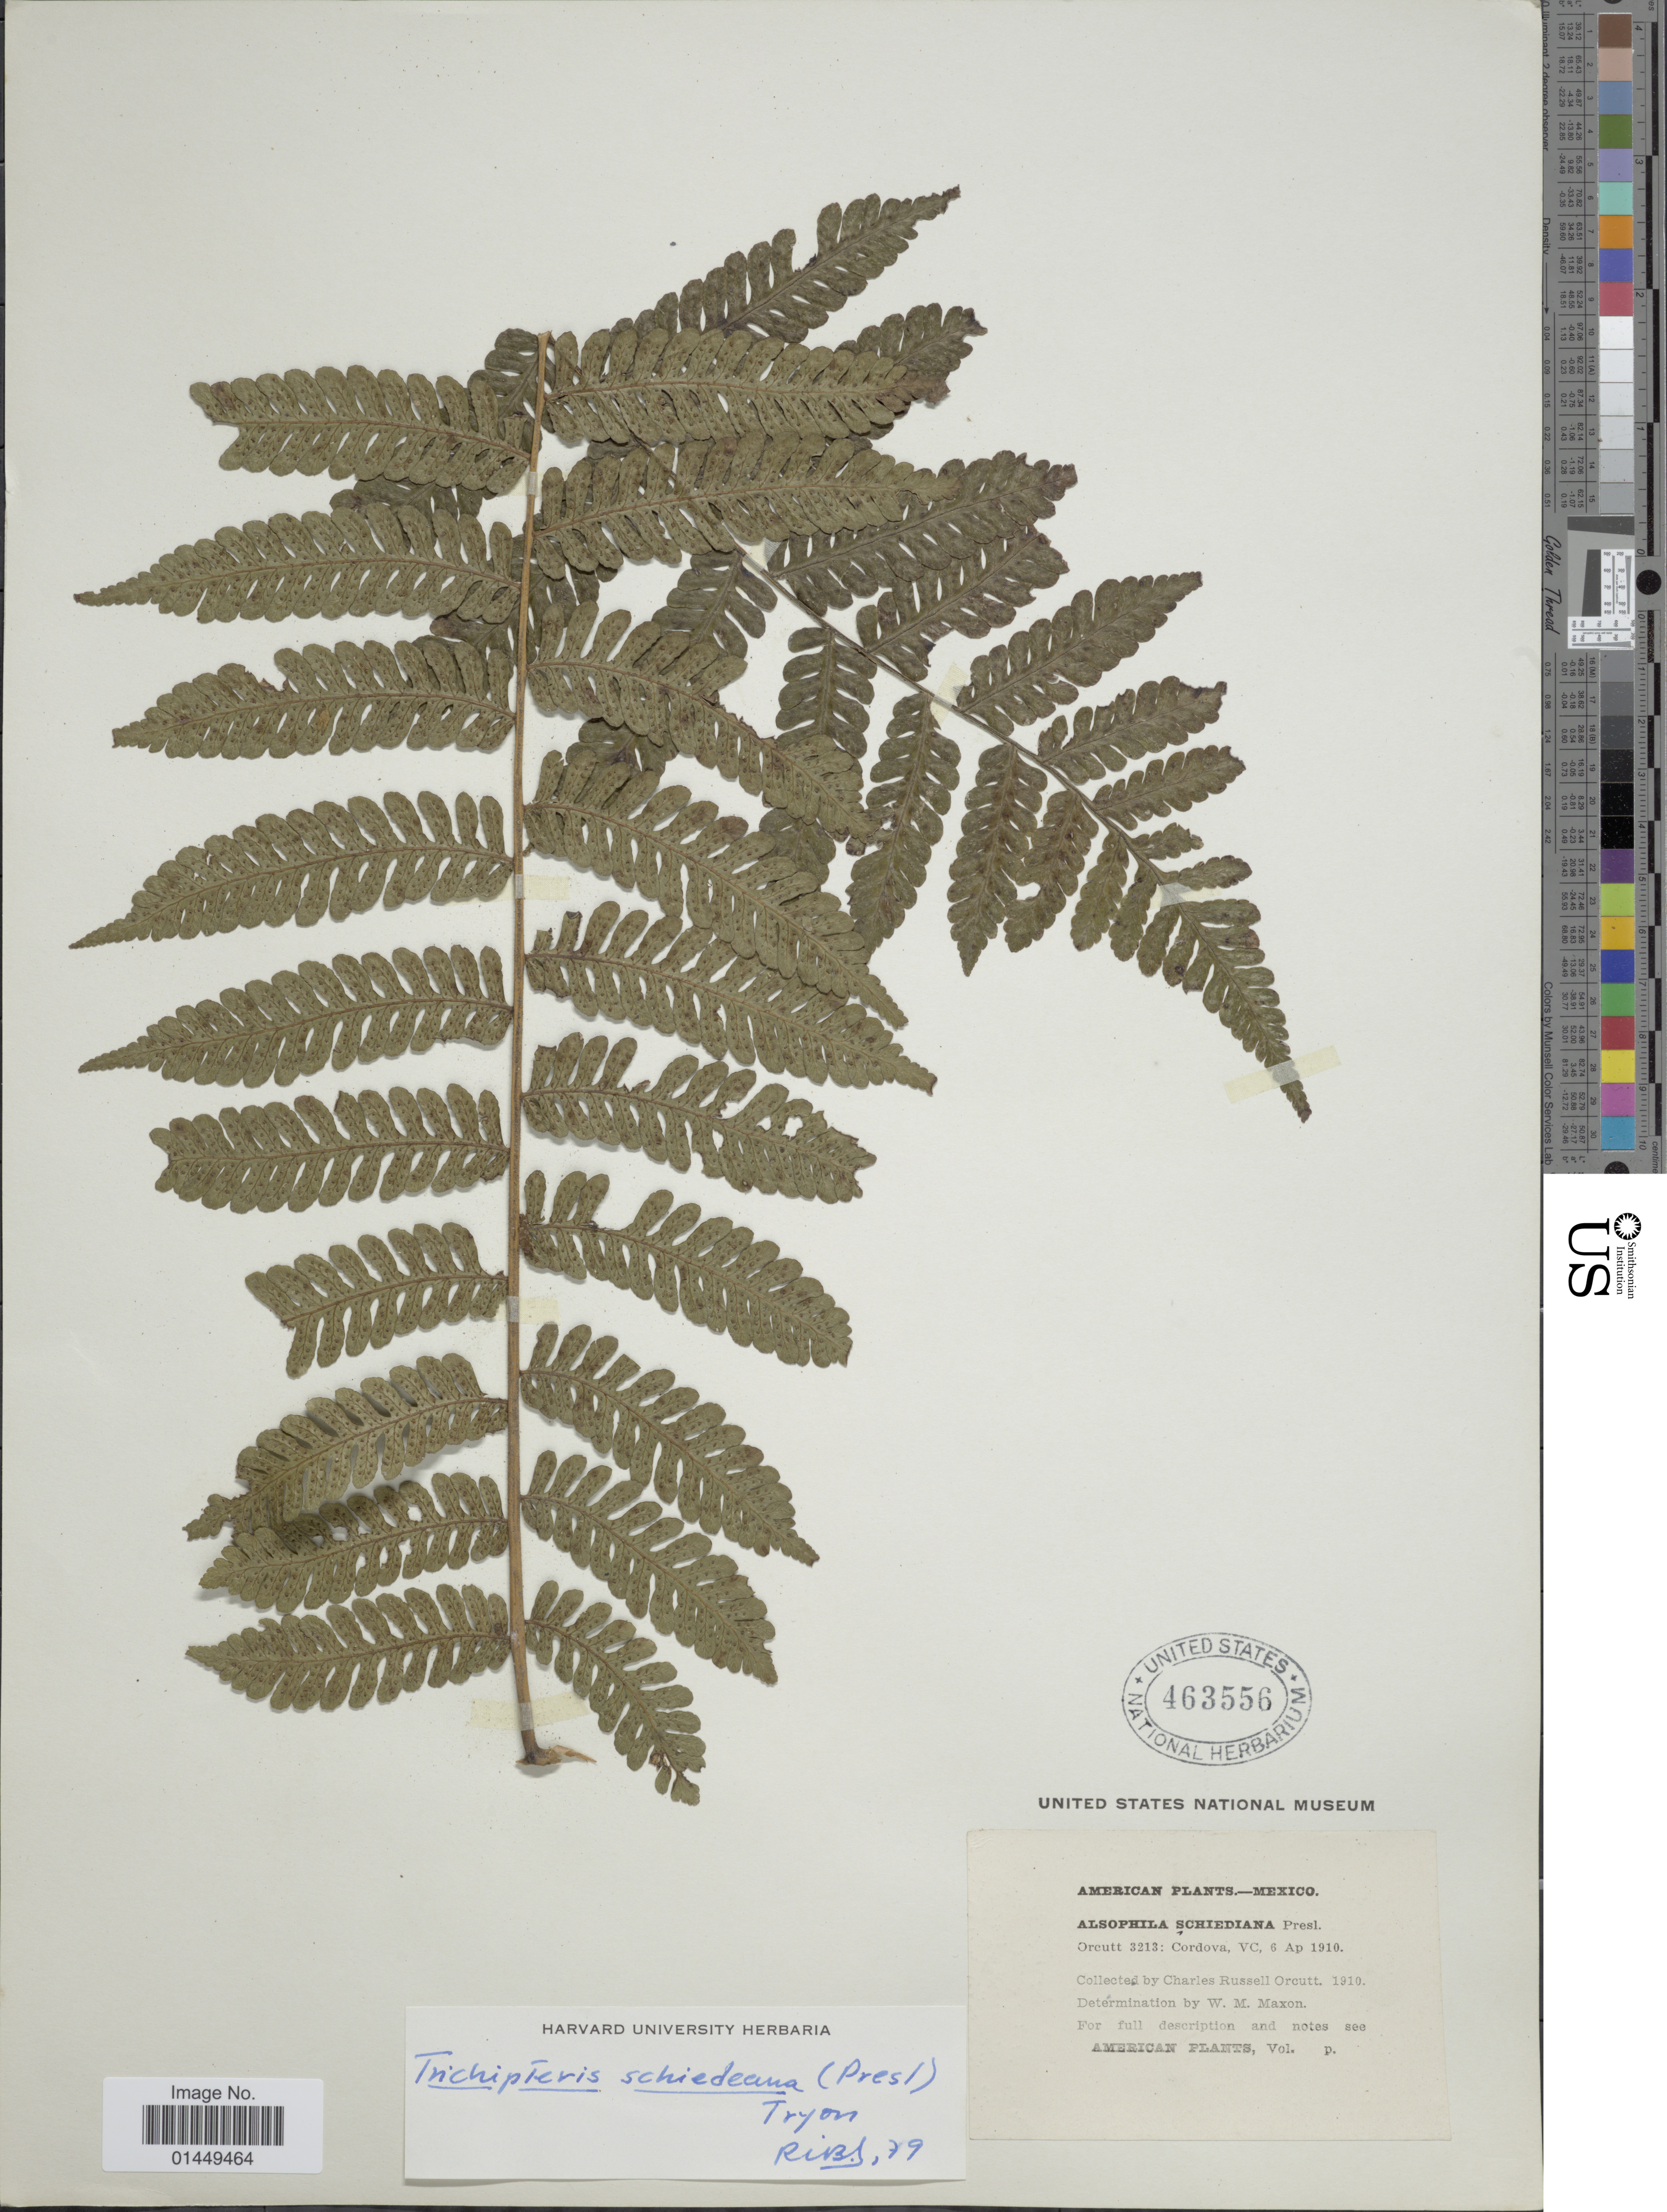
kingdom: Plantae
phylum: Tracheophyta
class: Polypodiopsida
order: Cyatheales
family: Cyatheaceae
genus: Cyathea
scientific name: Cyathea schiedeana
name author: (C. Presl) Domin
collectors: C. R. Orcutt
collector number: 3213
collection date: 1910-04-06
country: Mexico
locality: Cordova, VC.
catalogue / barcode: US 463556